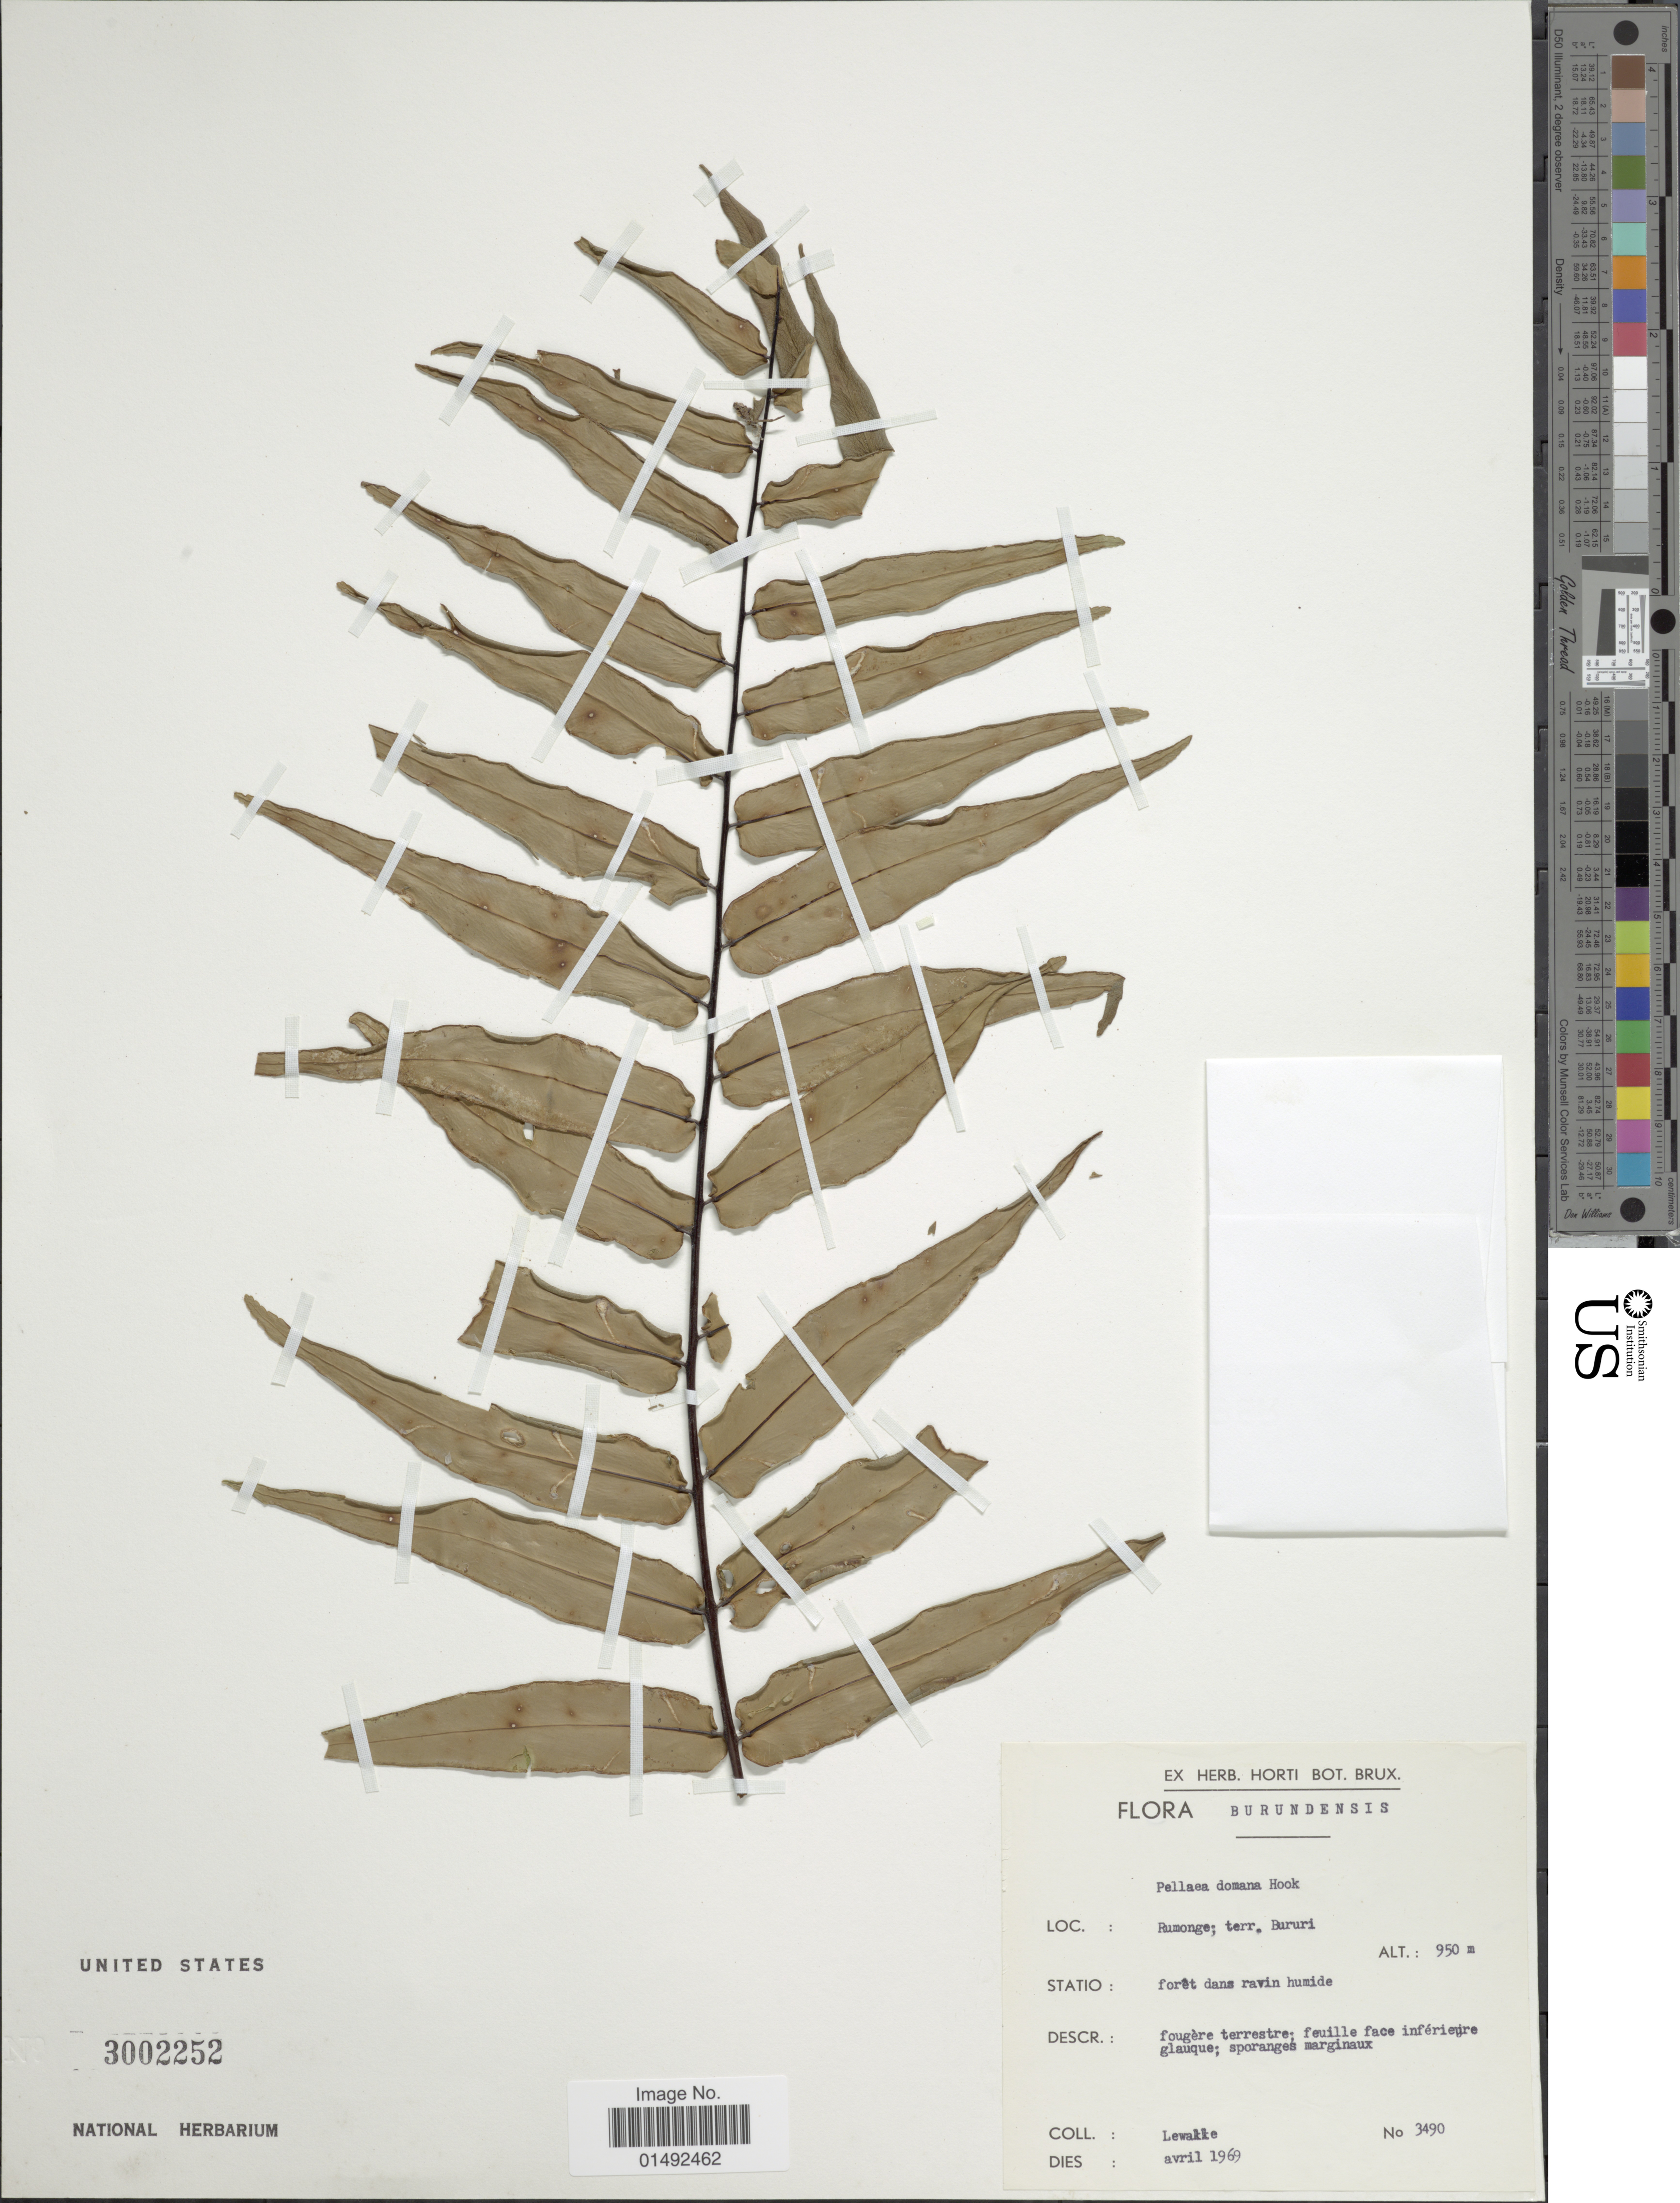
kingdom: Plantae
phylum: Tracheophyta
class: Polypodiopsida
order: Polypodiales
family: Pteridaceae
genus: Pellaea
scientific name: Pellaea doniana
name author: Hook.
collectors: Lewalle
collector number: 3490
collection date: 1969-04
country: Burundi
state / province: Bururi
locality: Burundensis, Rumonge; terr. Bururi, Statio: forêt dans ravin humide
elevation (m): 950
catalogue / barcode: US 3002252